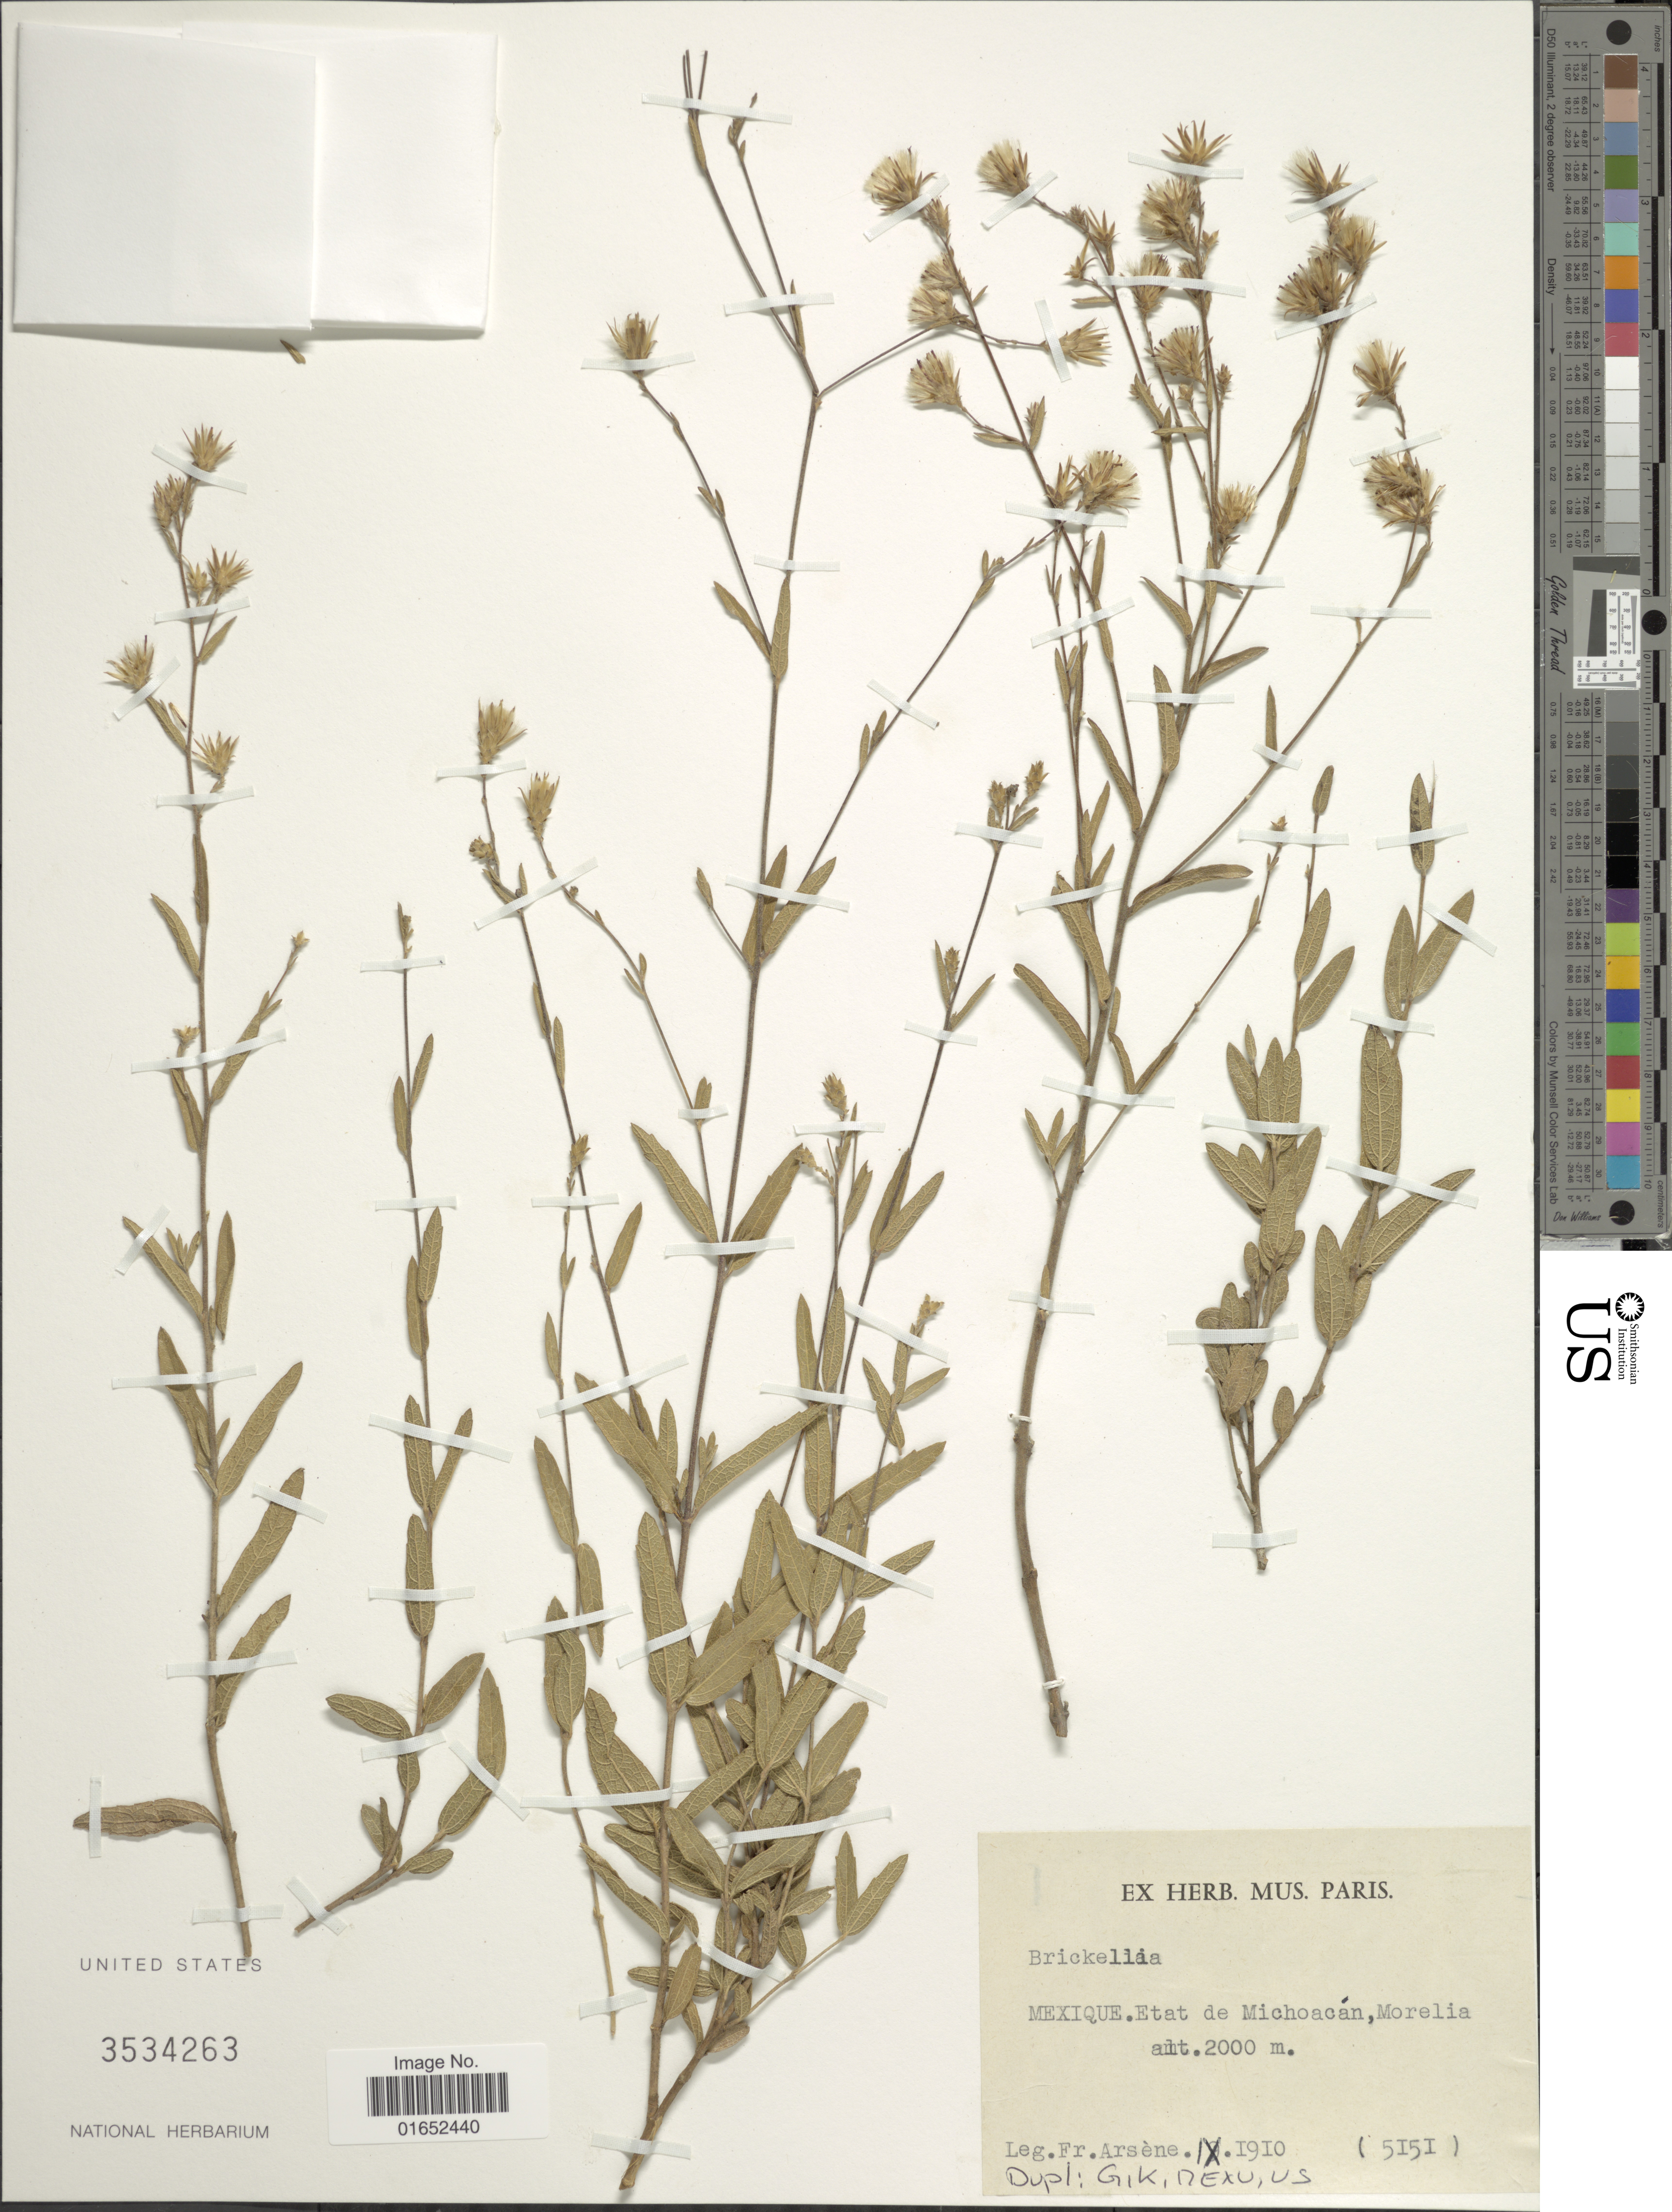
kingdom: Plantae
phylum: Tracheophyta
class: Magnoliopsida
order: Asterales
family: Asteraceae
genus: Brickellia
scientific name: Brickellia sp.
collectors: Bro. G. Arsène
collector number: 5151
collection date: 1910-09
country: Mexico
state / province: Michoacán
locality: Morelia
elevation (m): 2000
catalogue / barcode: US 3534263